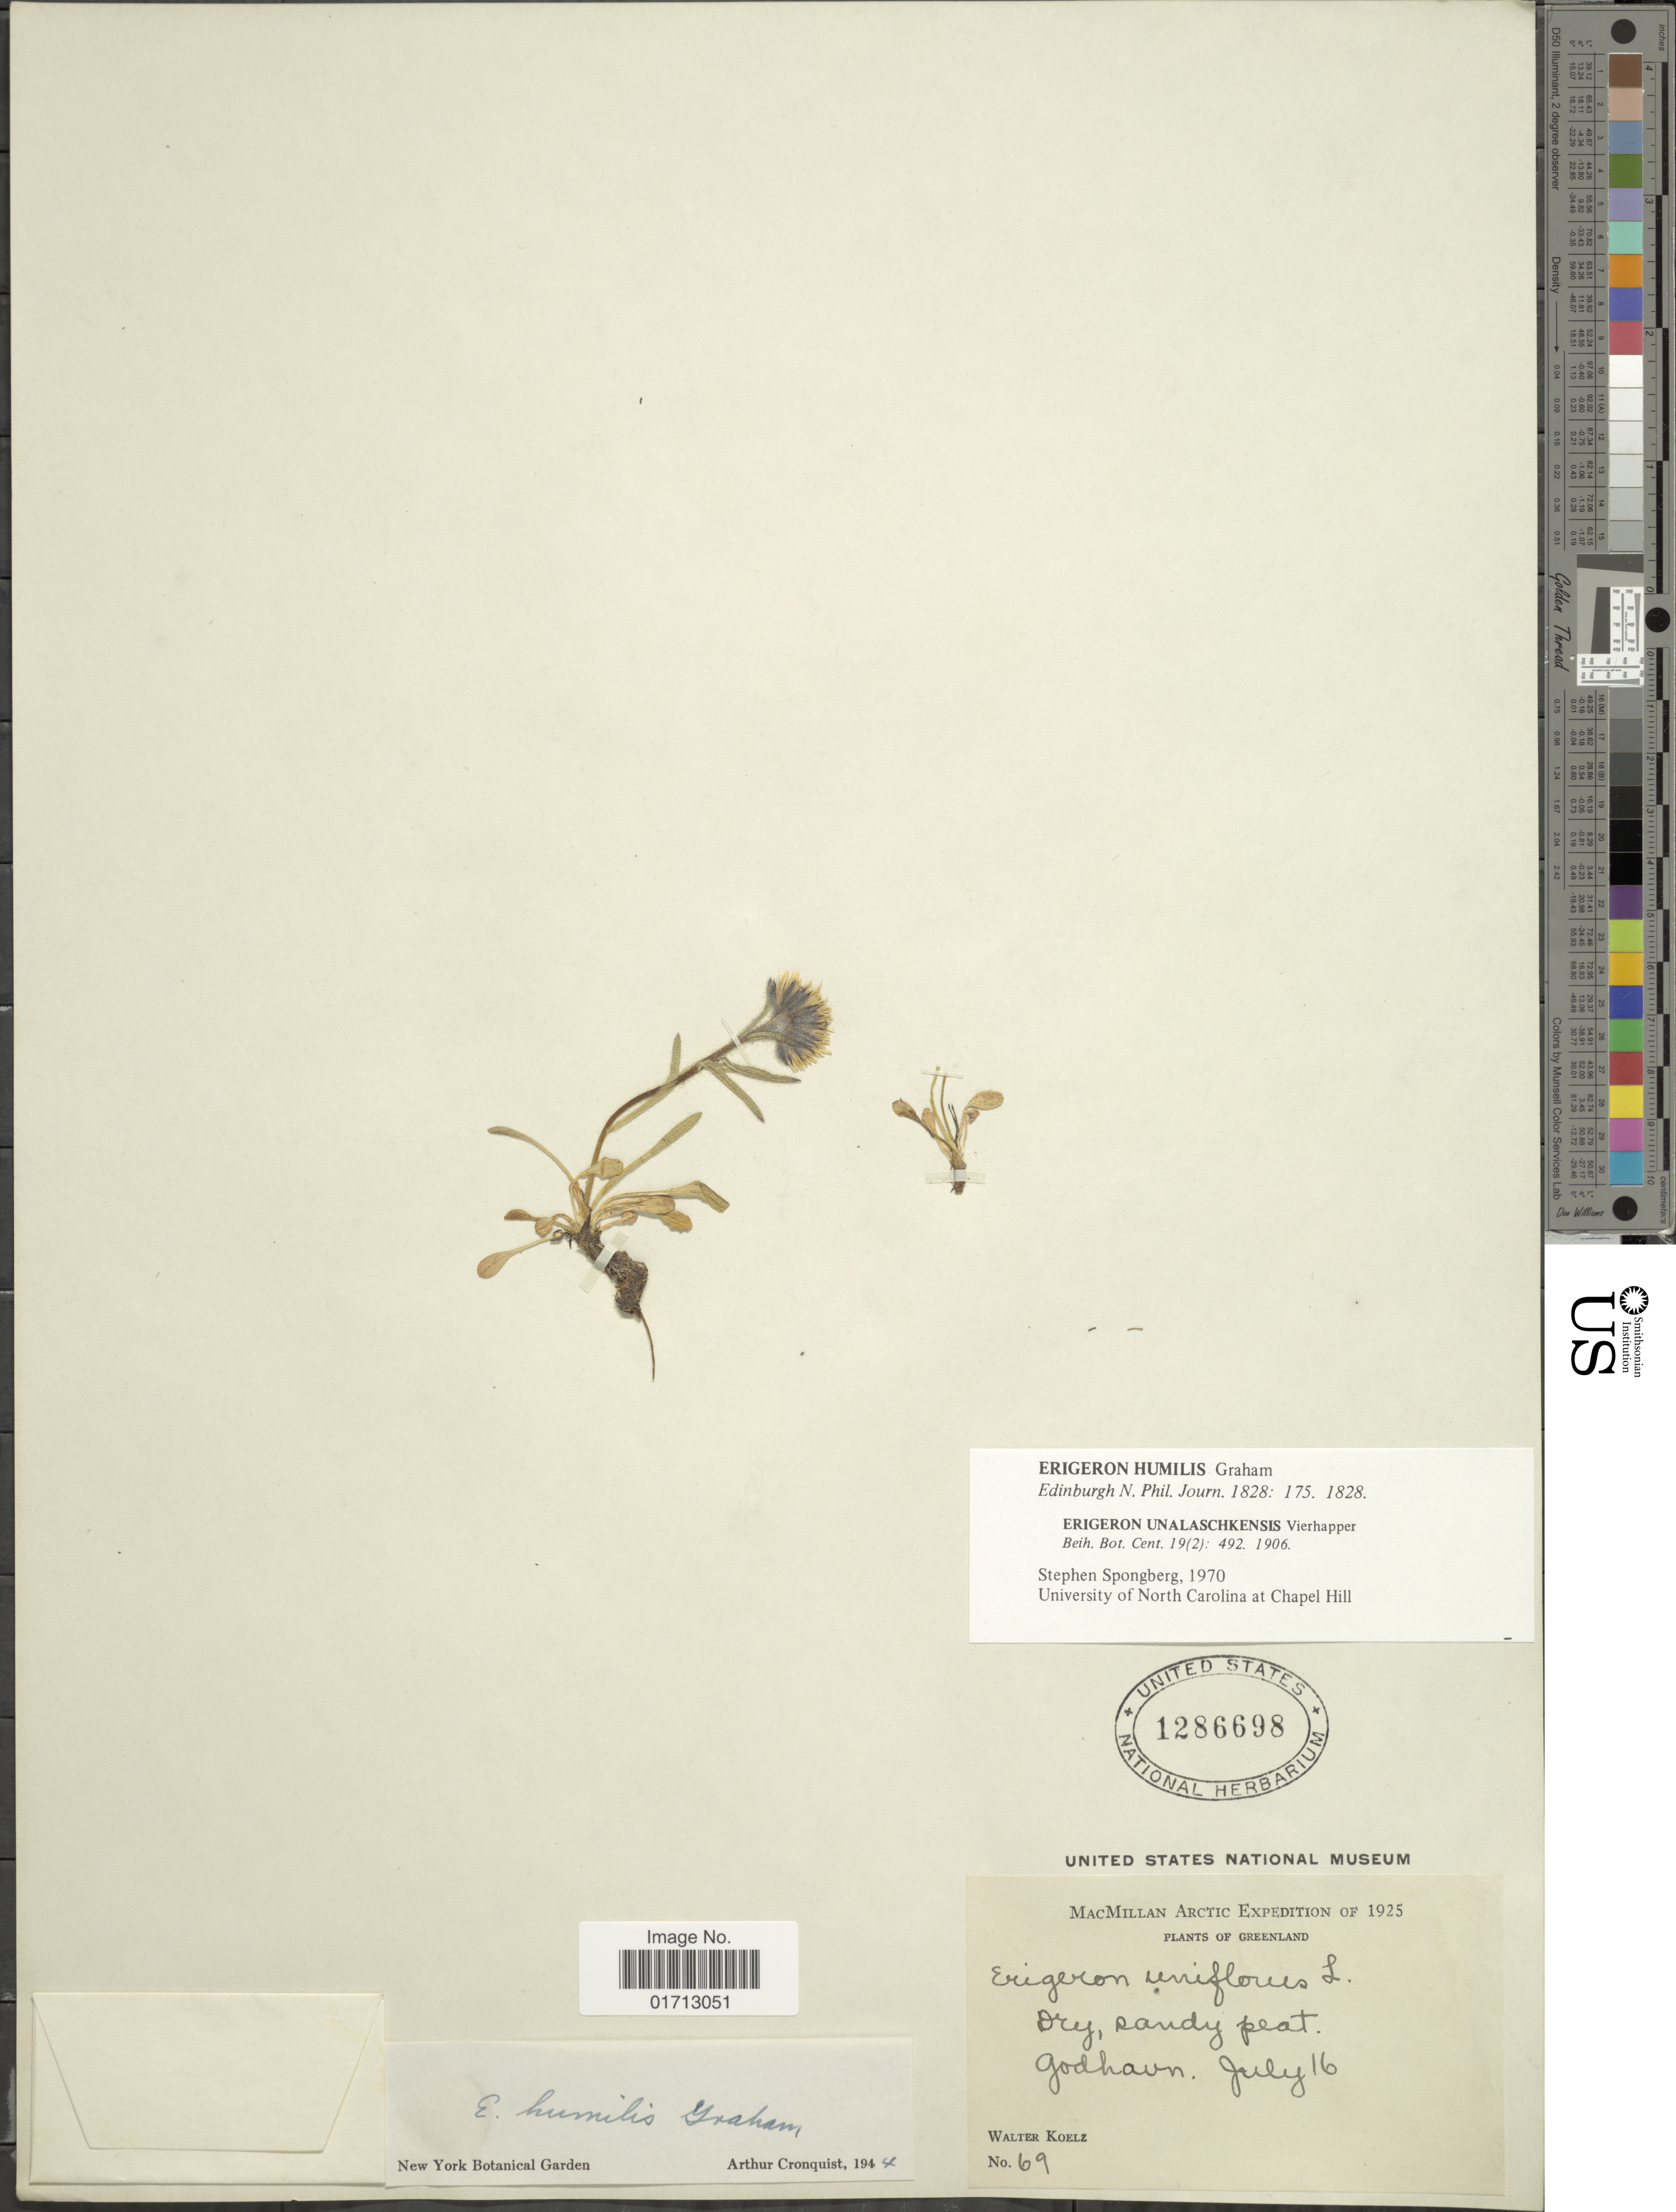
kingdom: Plantae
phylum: Tracheophyta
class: Magnoliopsida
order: Asterales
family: Asteraceae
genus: Erigeron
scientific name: Erigeron humilis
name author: Graham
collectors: W. N. Koelz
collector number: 69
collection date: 1925-07-16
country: Greenland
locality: MacMillan Arctic, Godhavn.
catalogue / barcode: US 1286698